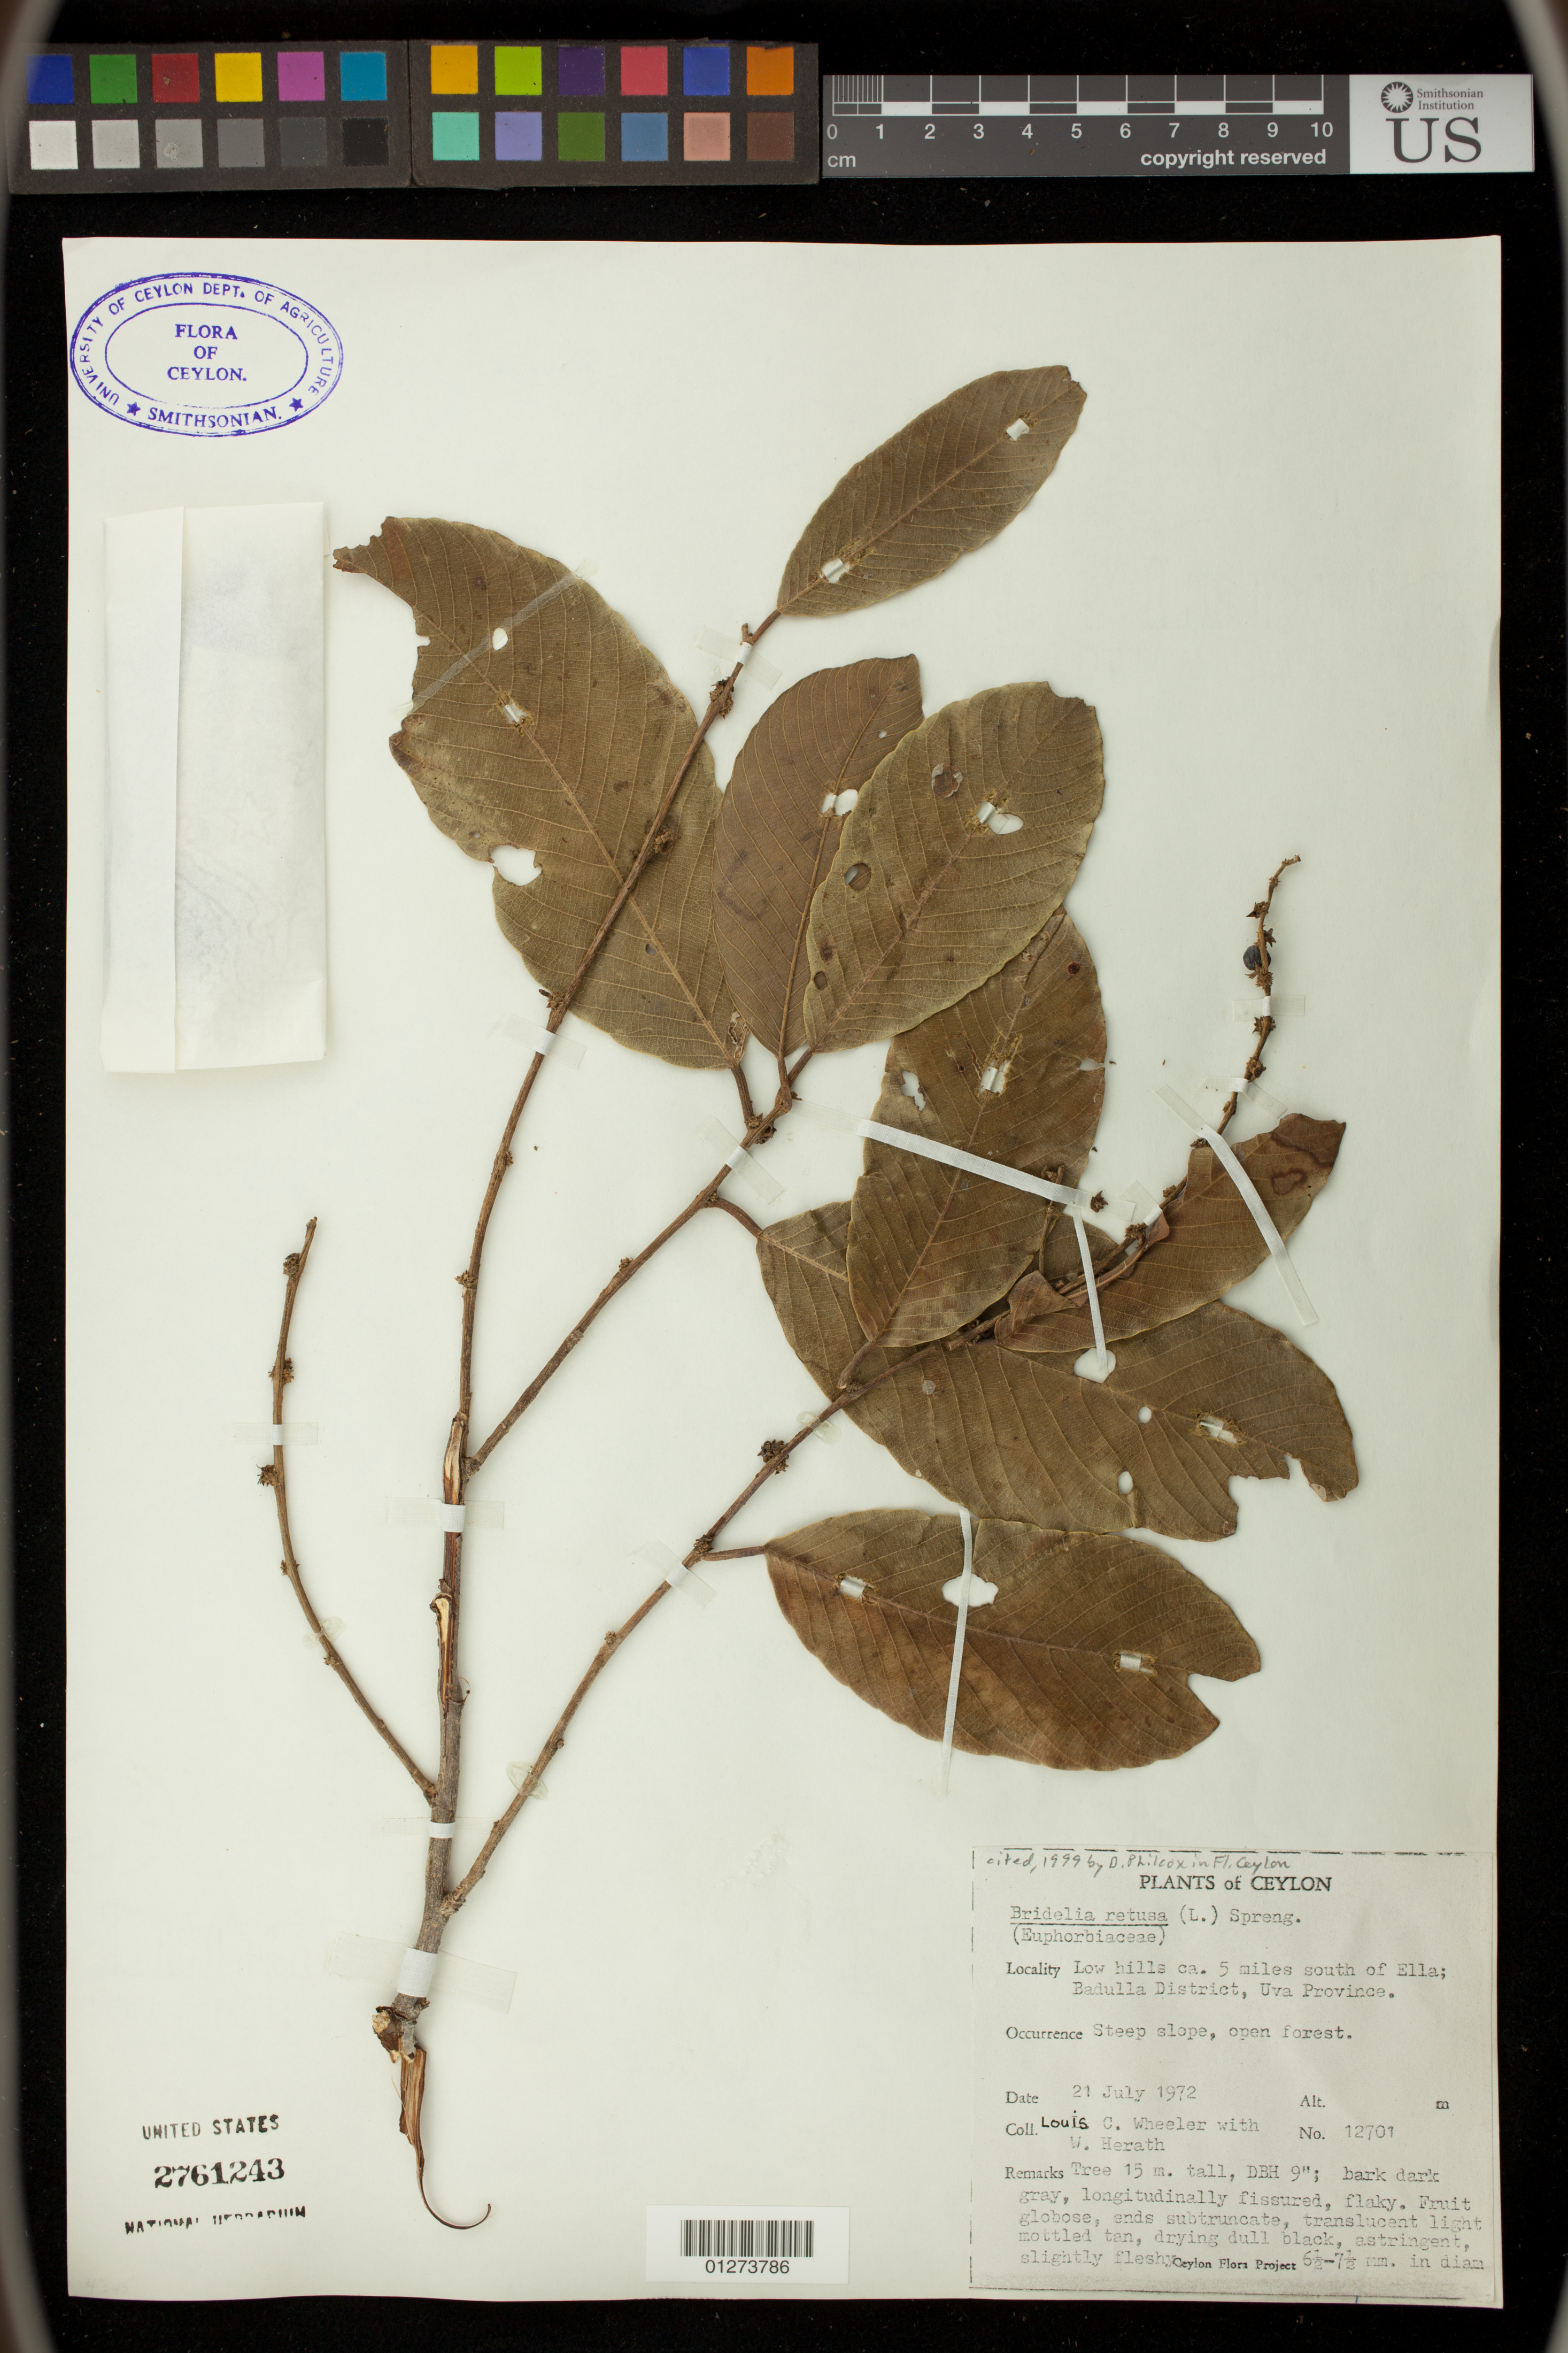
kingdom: Plantae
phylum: Tracheophyta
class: Magnoliopsida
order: Malpighiales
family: Phyllanthaceae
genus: Bridelia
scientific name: Bridelia retusa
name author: (L.) A. Juss.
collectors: C. Wheeler & W. Herath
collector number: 12701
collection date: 1972-07-21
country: Sri Lanka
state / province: Uva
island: Ceylon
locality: Ceylon. Steep slope ca. 5 miles south of Ella; Badulla District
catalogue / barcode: US 2761243